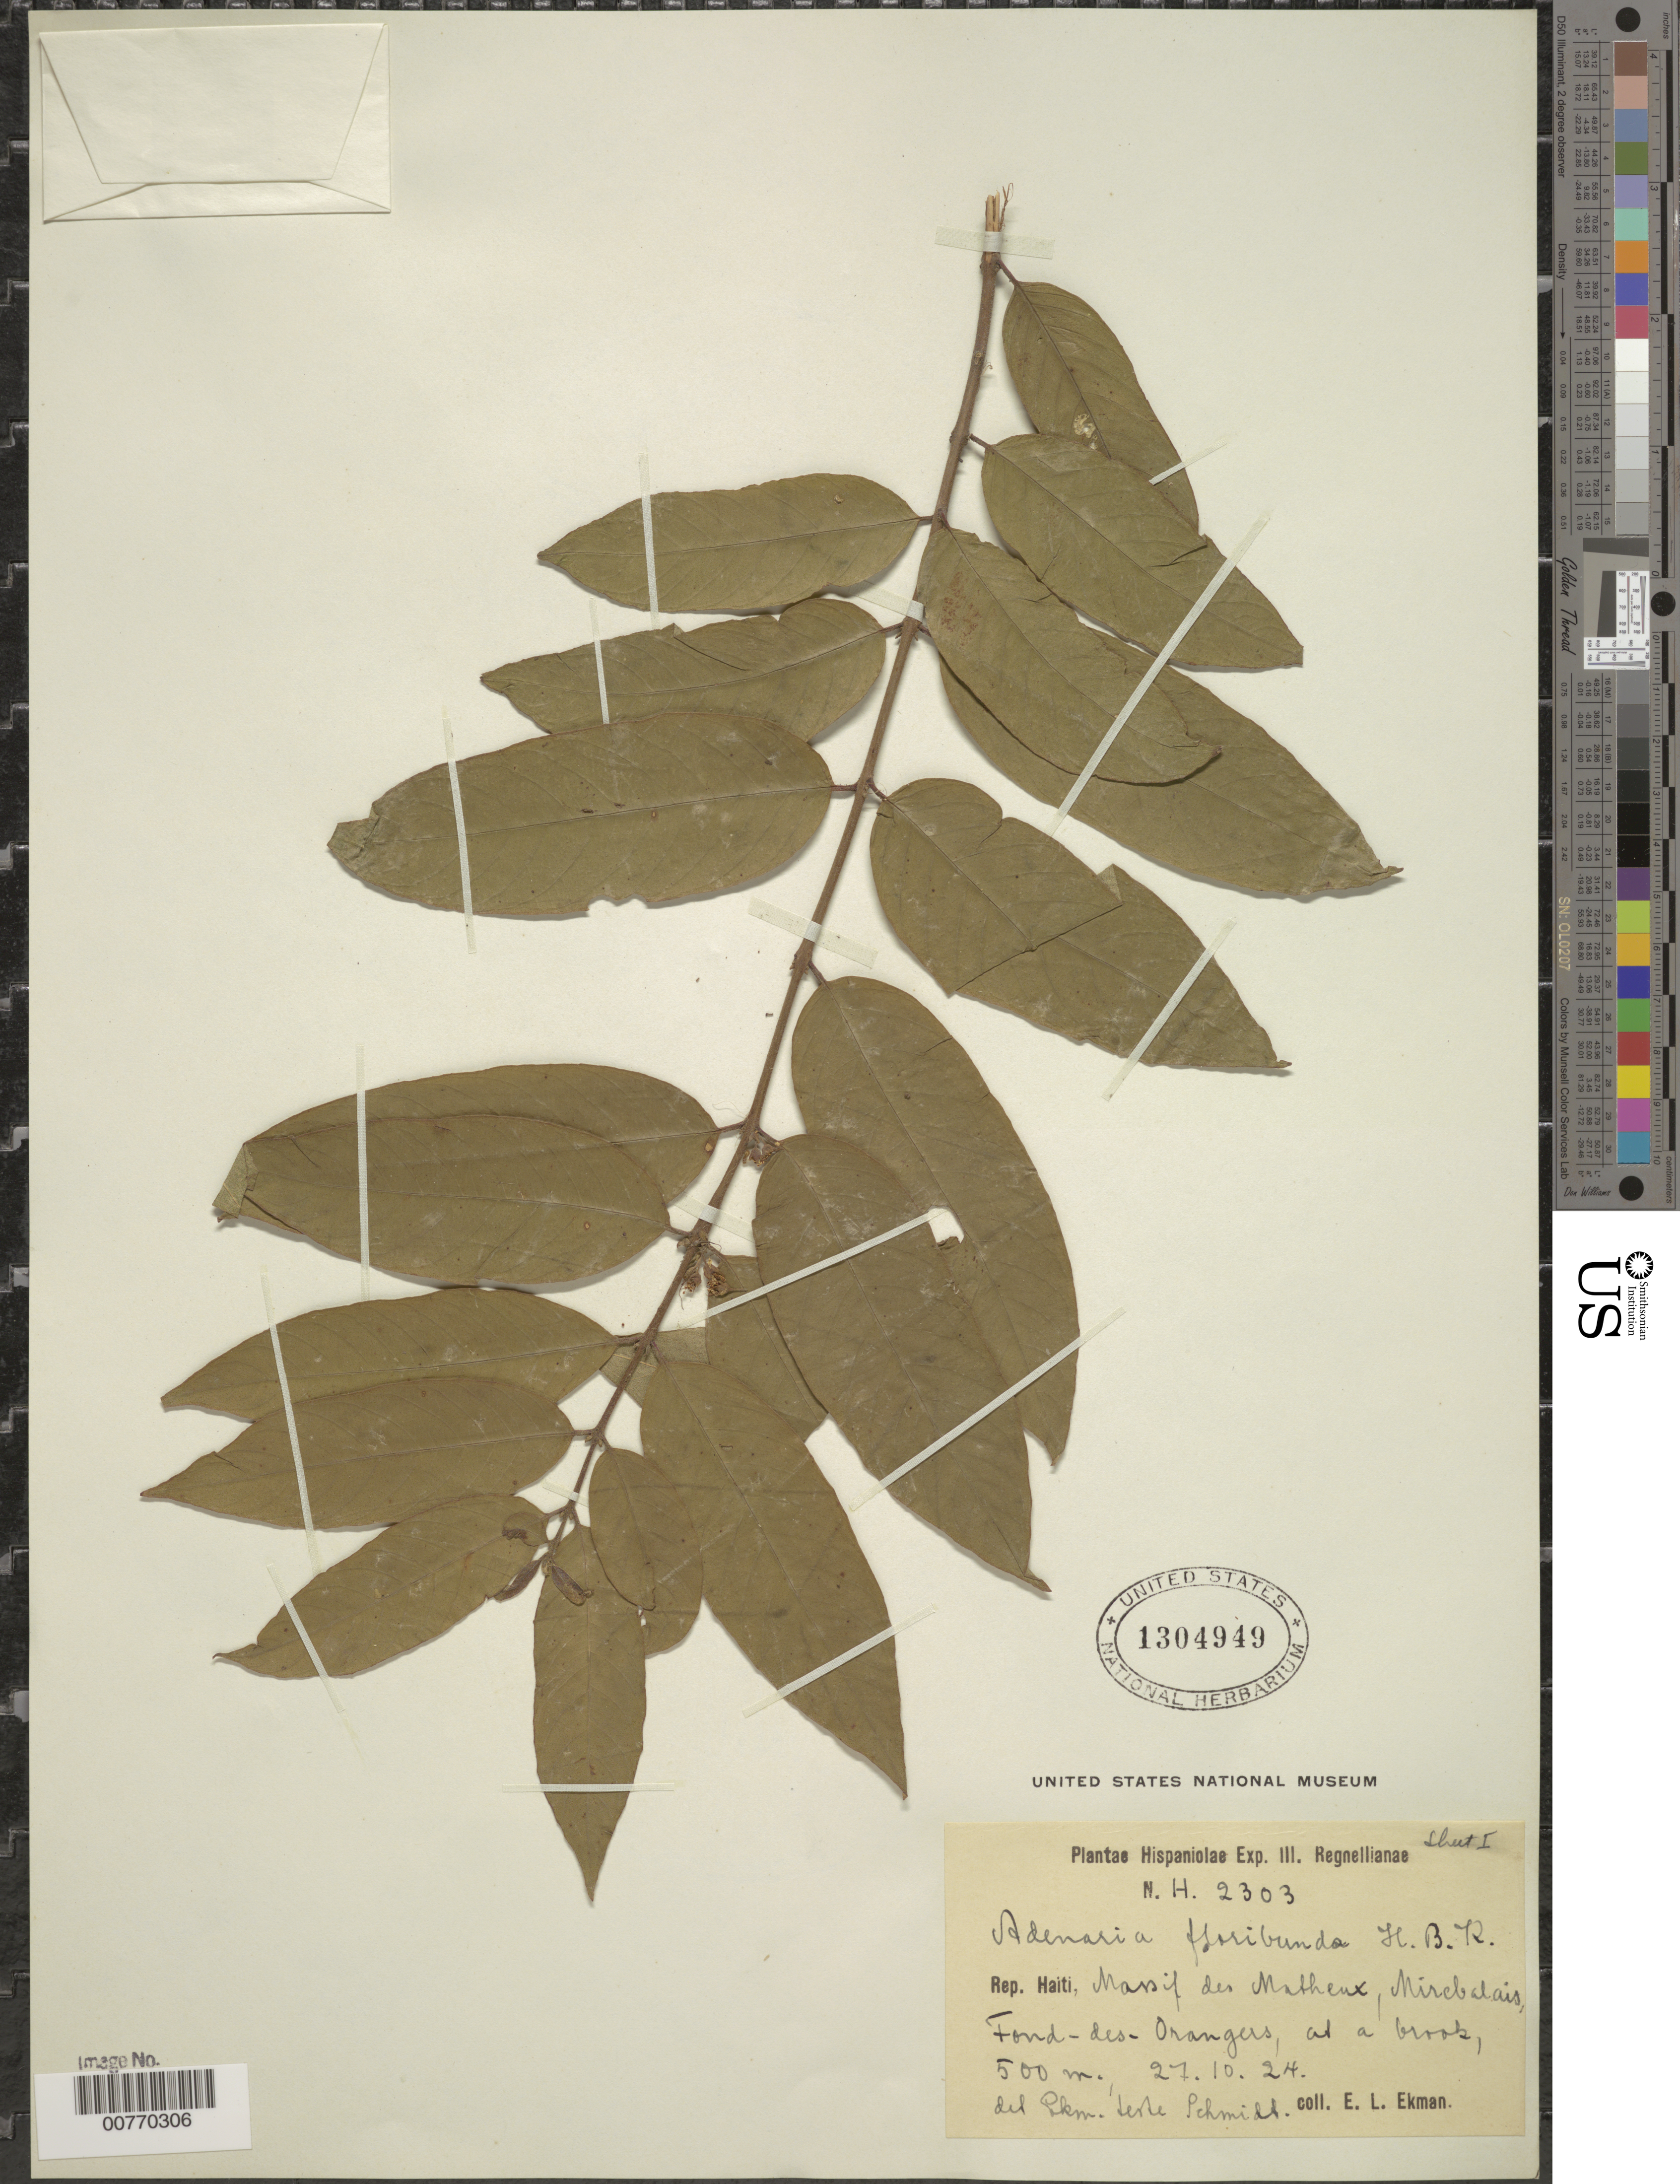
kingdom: Plantae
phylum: Tracheophyta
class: Magnoliopsida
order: Myrtales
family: Lythraceae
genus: Adenaria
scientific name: Adenaria floribunda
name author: Kunth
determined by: Ekman, E. L.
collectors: E. L. Ekman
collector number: H 2303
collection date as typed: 27 Oct 1924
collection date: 1924-10-27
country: Haiti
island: Hispaniola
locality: Massif des Matheux, Mireblais Fond-des-Oranges.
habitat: At a brook.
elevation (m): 500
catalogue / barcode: US 1304949